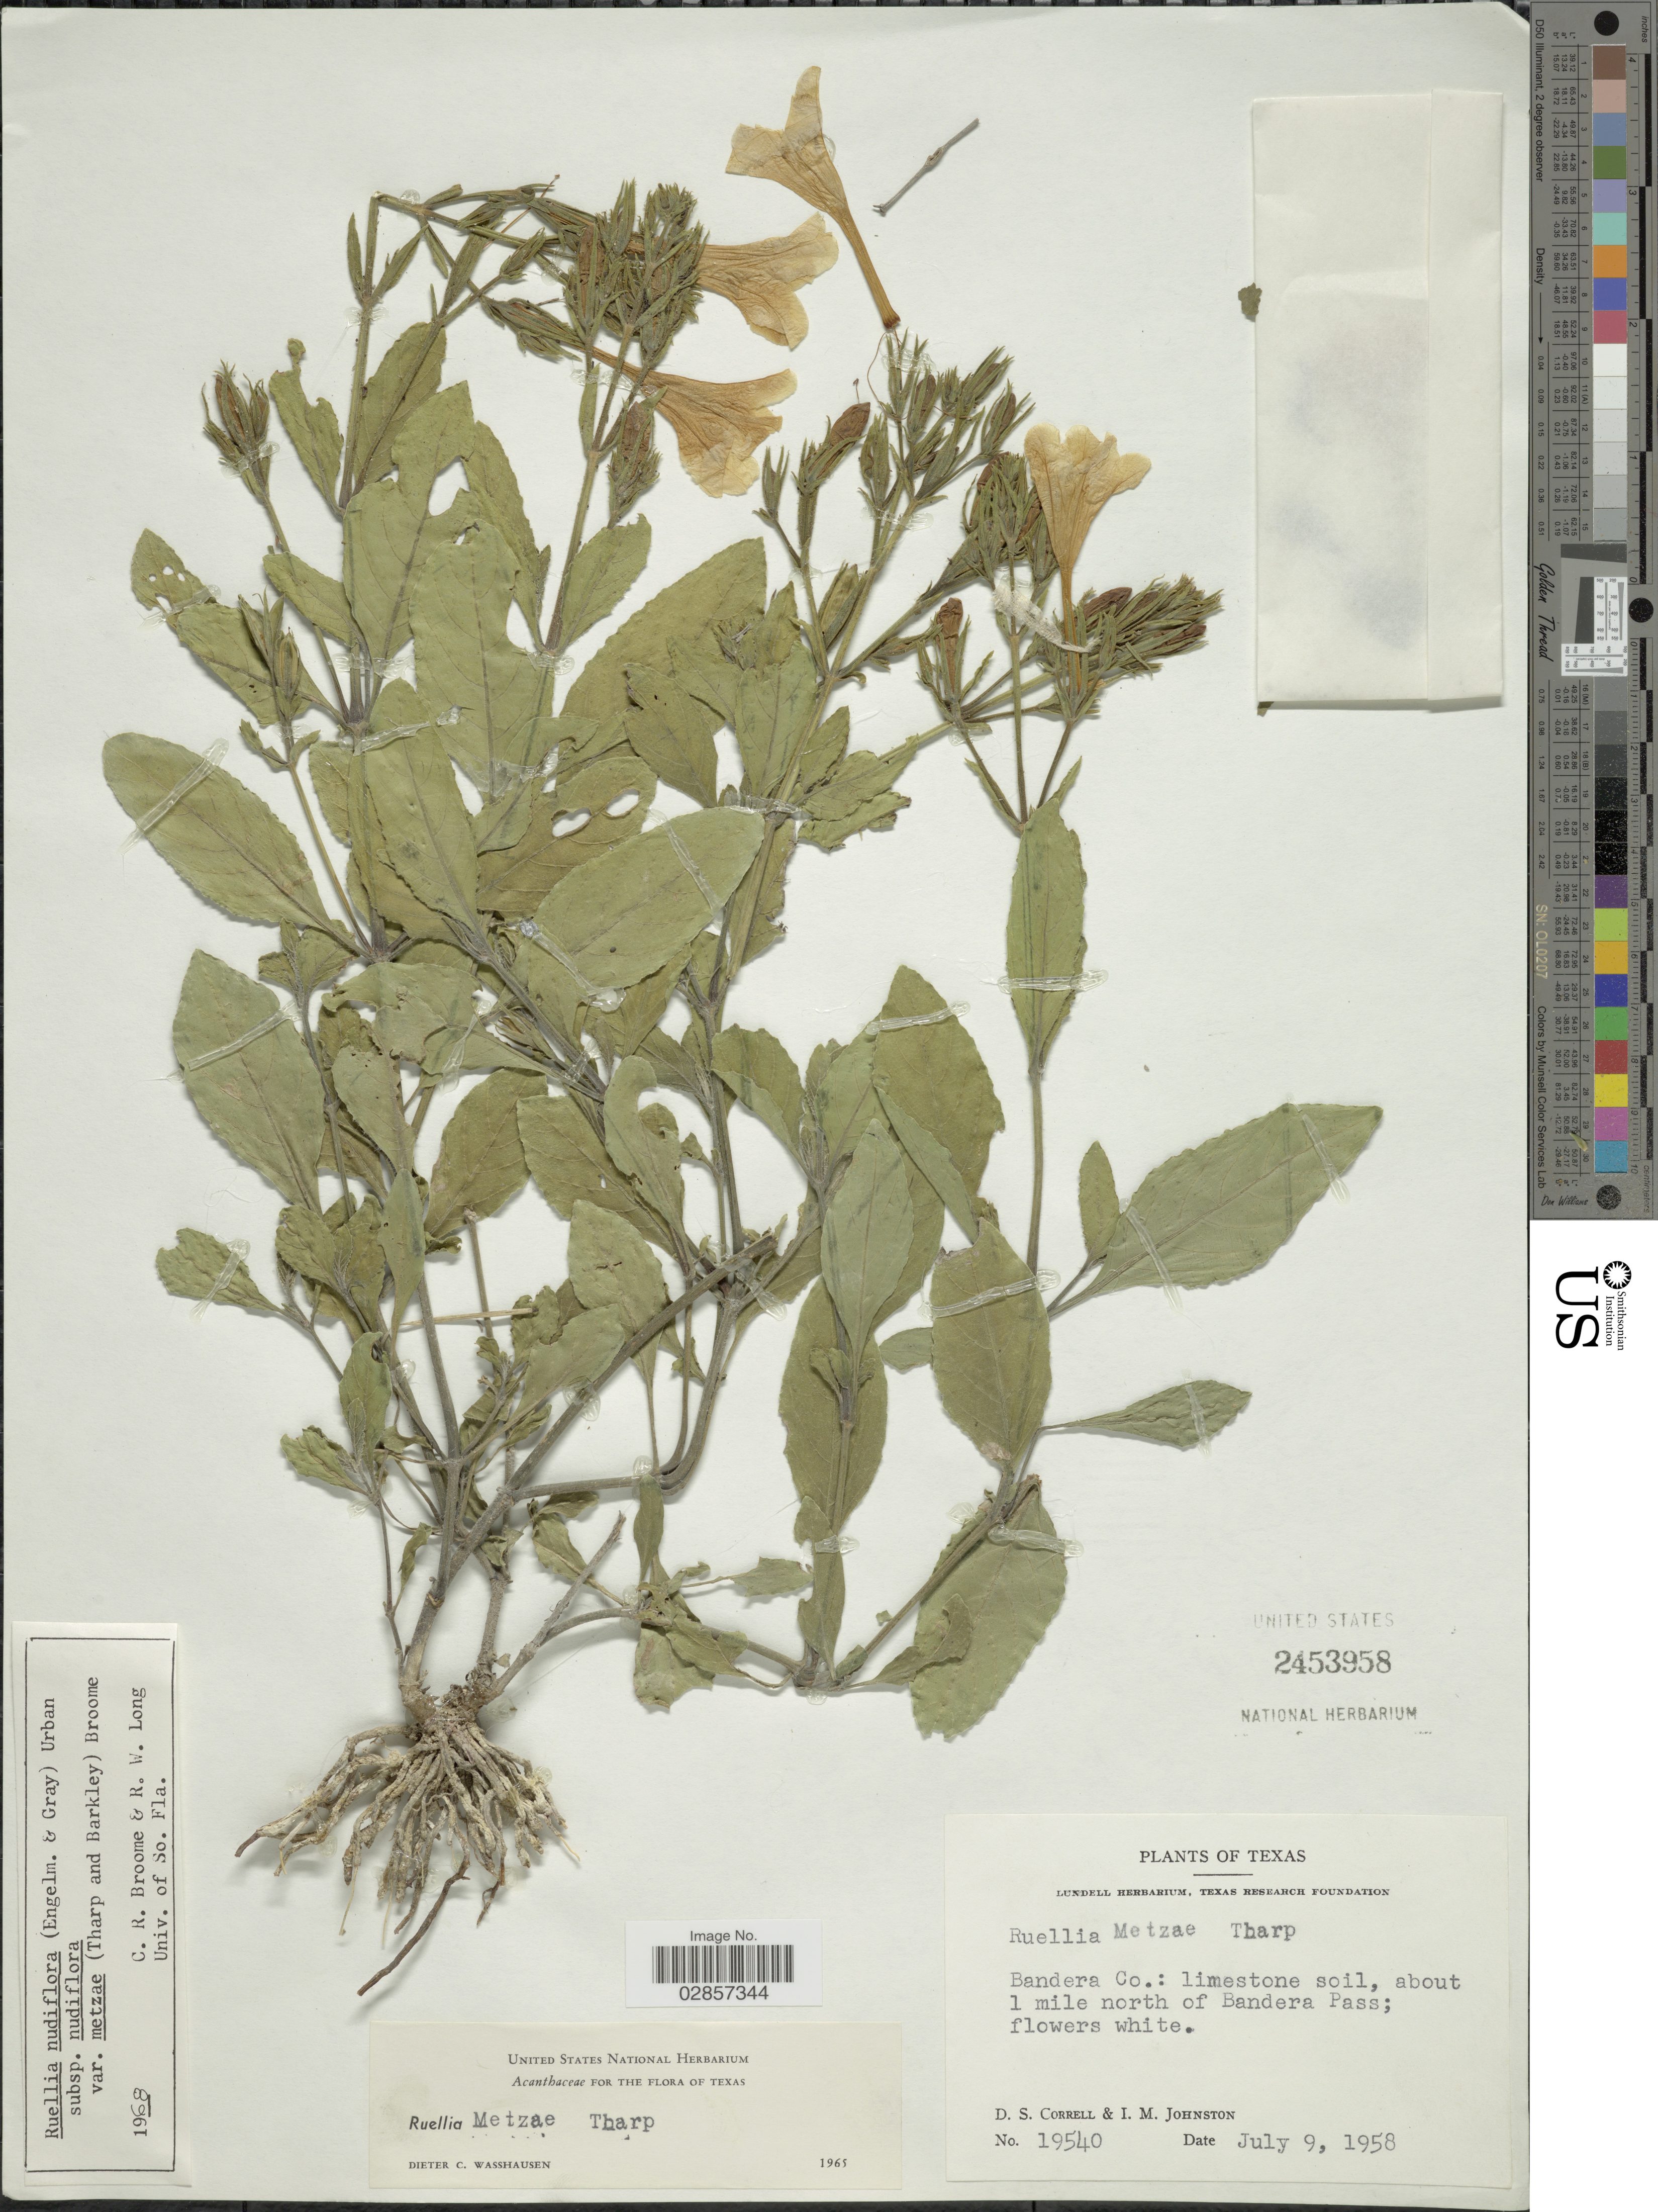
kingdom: Plantae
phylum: Tracheophyta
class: Magnoliopsida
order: Lamiales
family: Acanthaceae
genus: Ruellia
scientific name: Ruellia metziae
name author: Tharp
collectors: D. S. Correll & I.M. Johnston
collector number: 19540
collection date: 1958-07-09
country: United States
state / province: Texas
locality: Bandera Co.: limestone soil, about 1 mile north of Bandera Pass.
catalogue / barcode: US 2453958